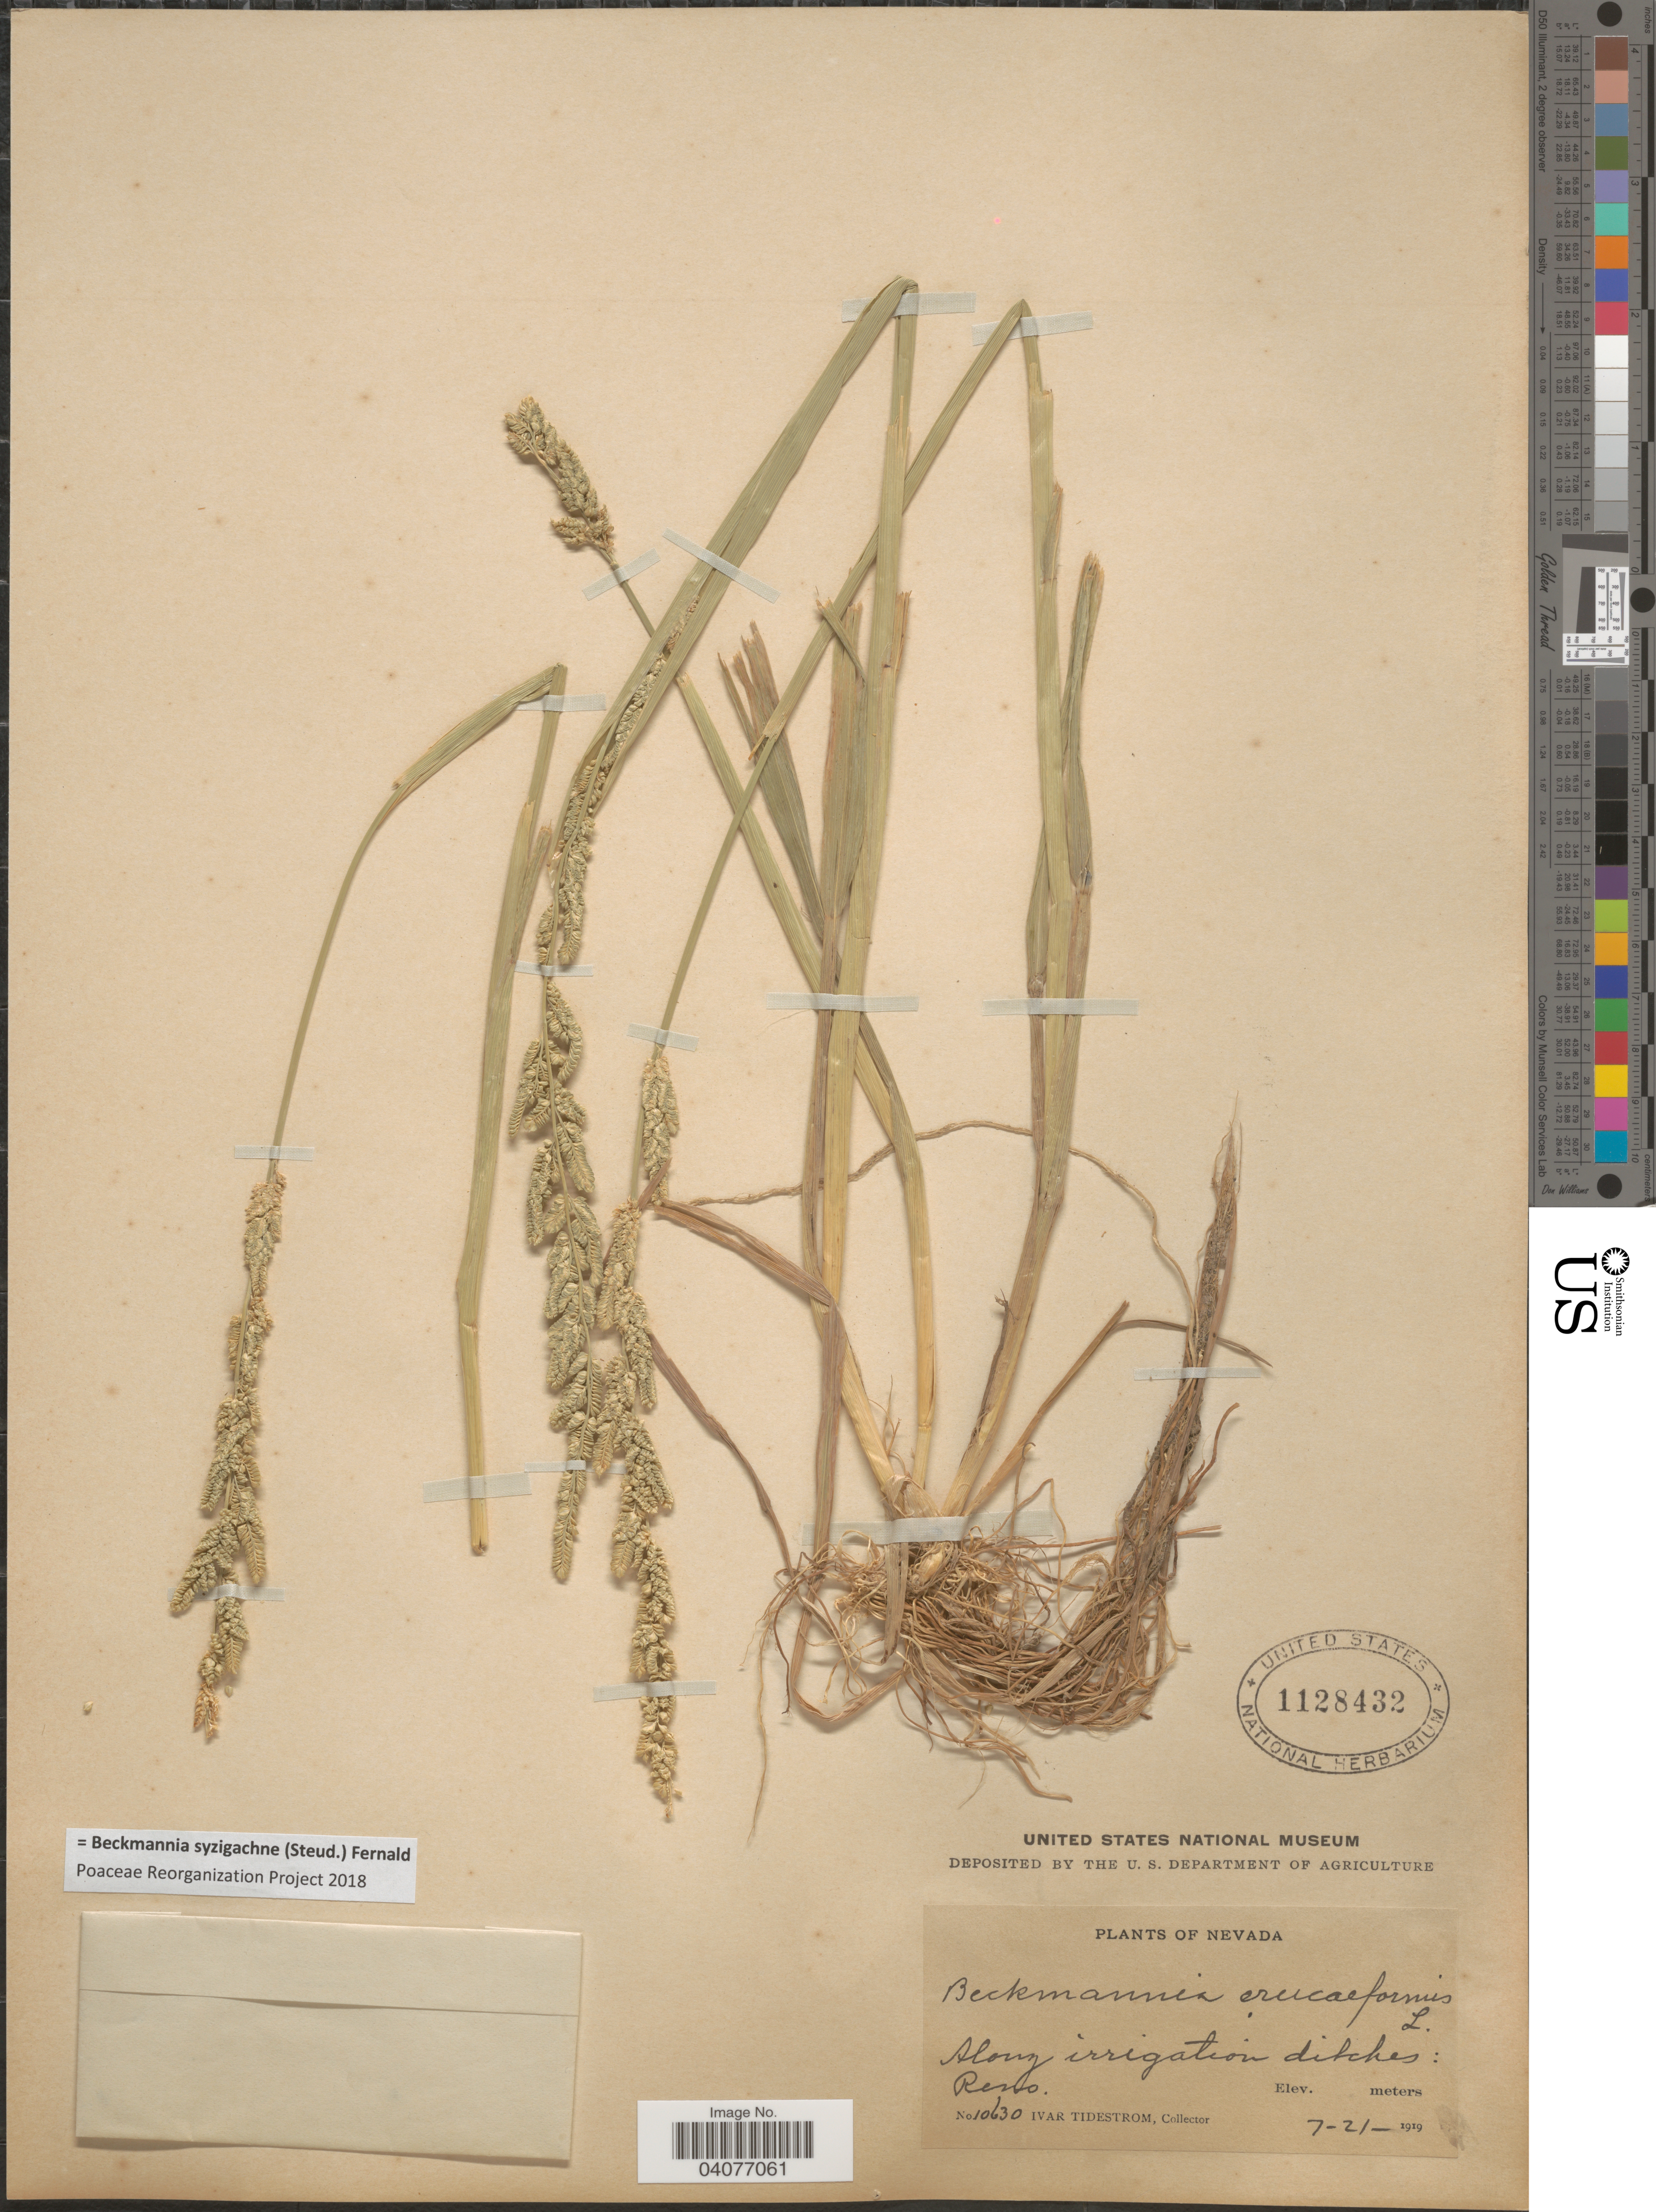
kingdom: Plantae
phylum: Tracheophyta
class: Liliopsida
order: Poales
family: Poaceae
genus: Beckmannia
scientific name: Beckmannia syzigachne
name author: (Steud.) Fernald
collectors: I. F. Tidestrom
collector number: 10630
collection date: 1919-07-21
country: United States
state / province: Nevada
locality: Along irrigation ditches: Reno.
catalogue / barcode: US 1128432